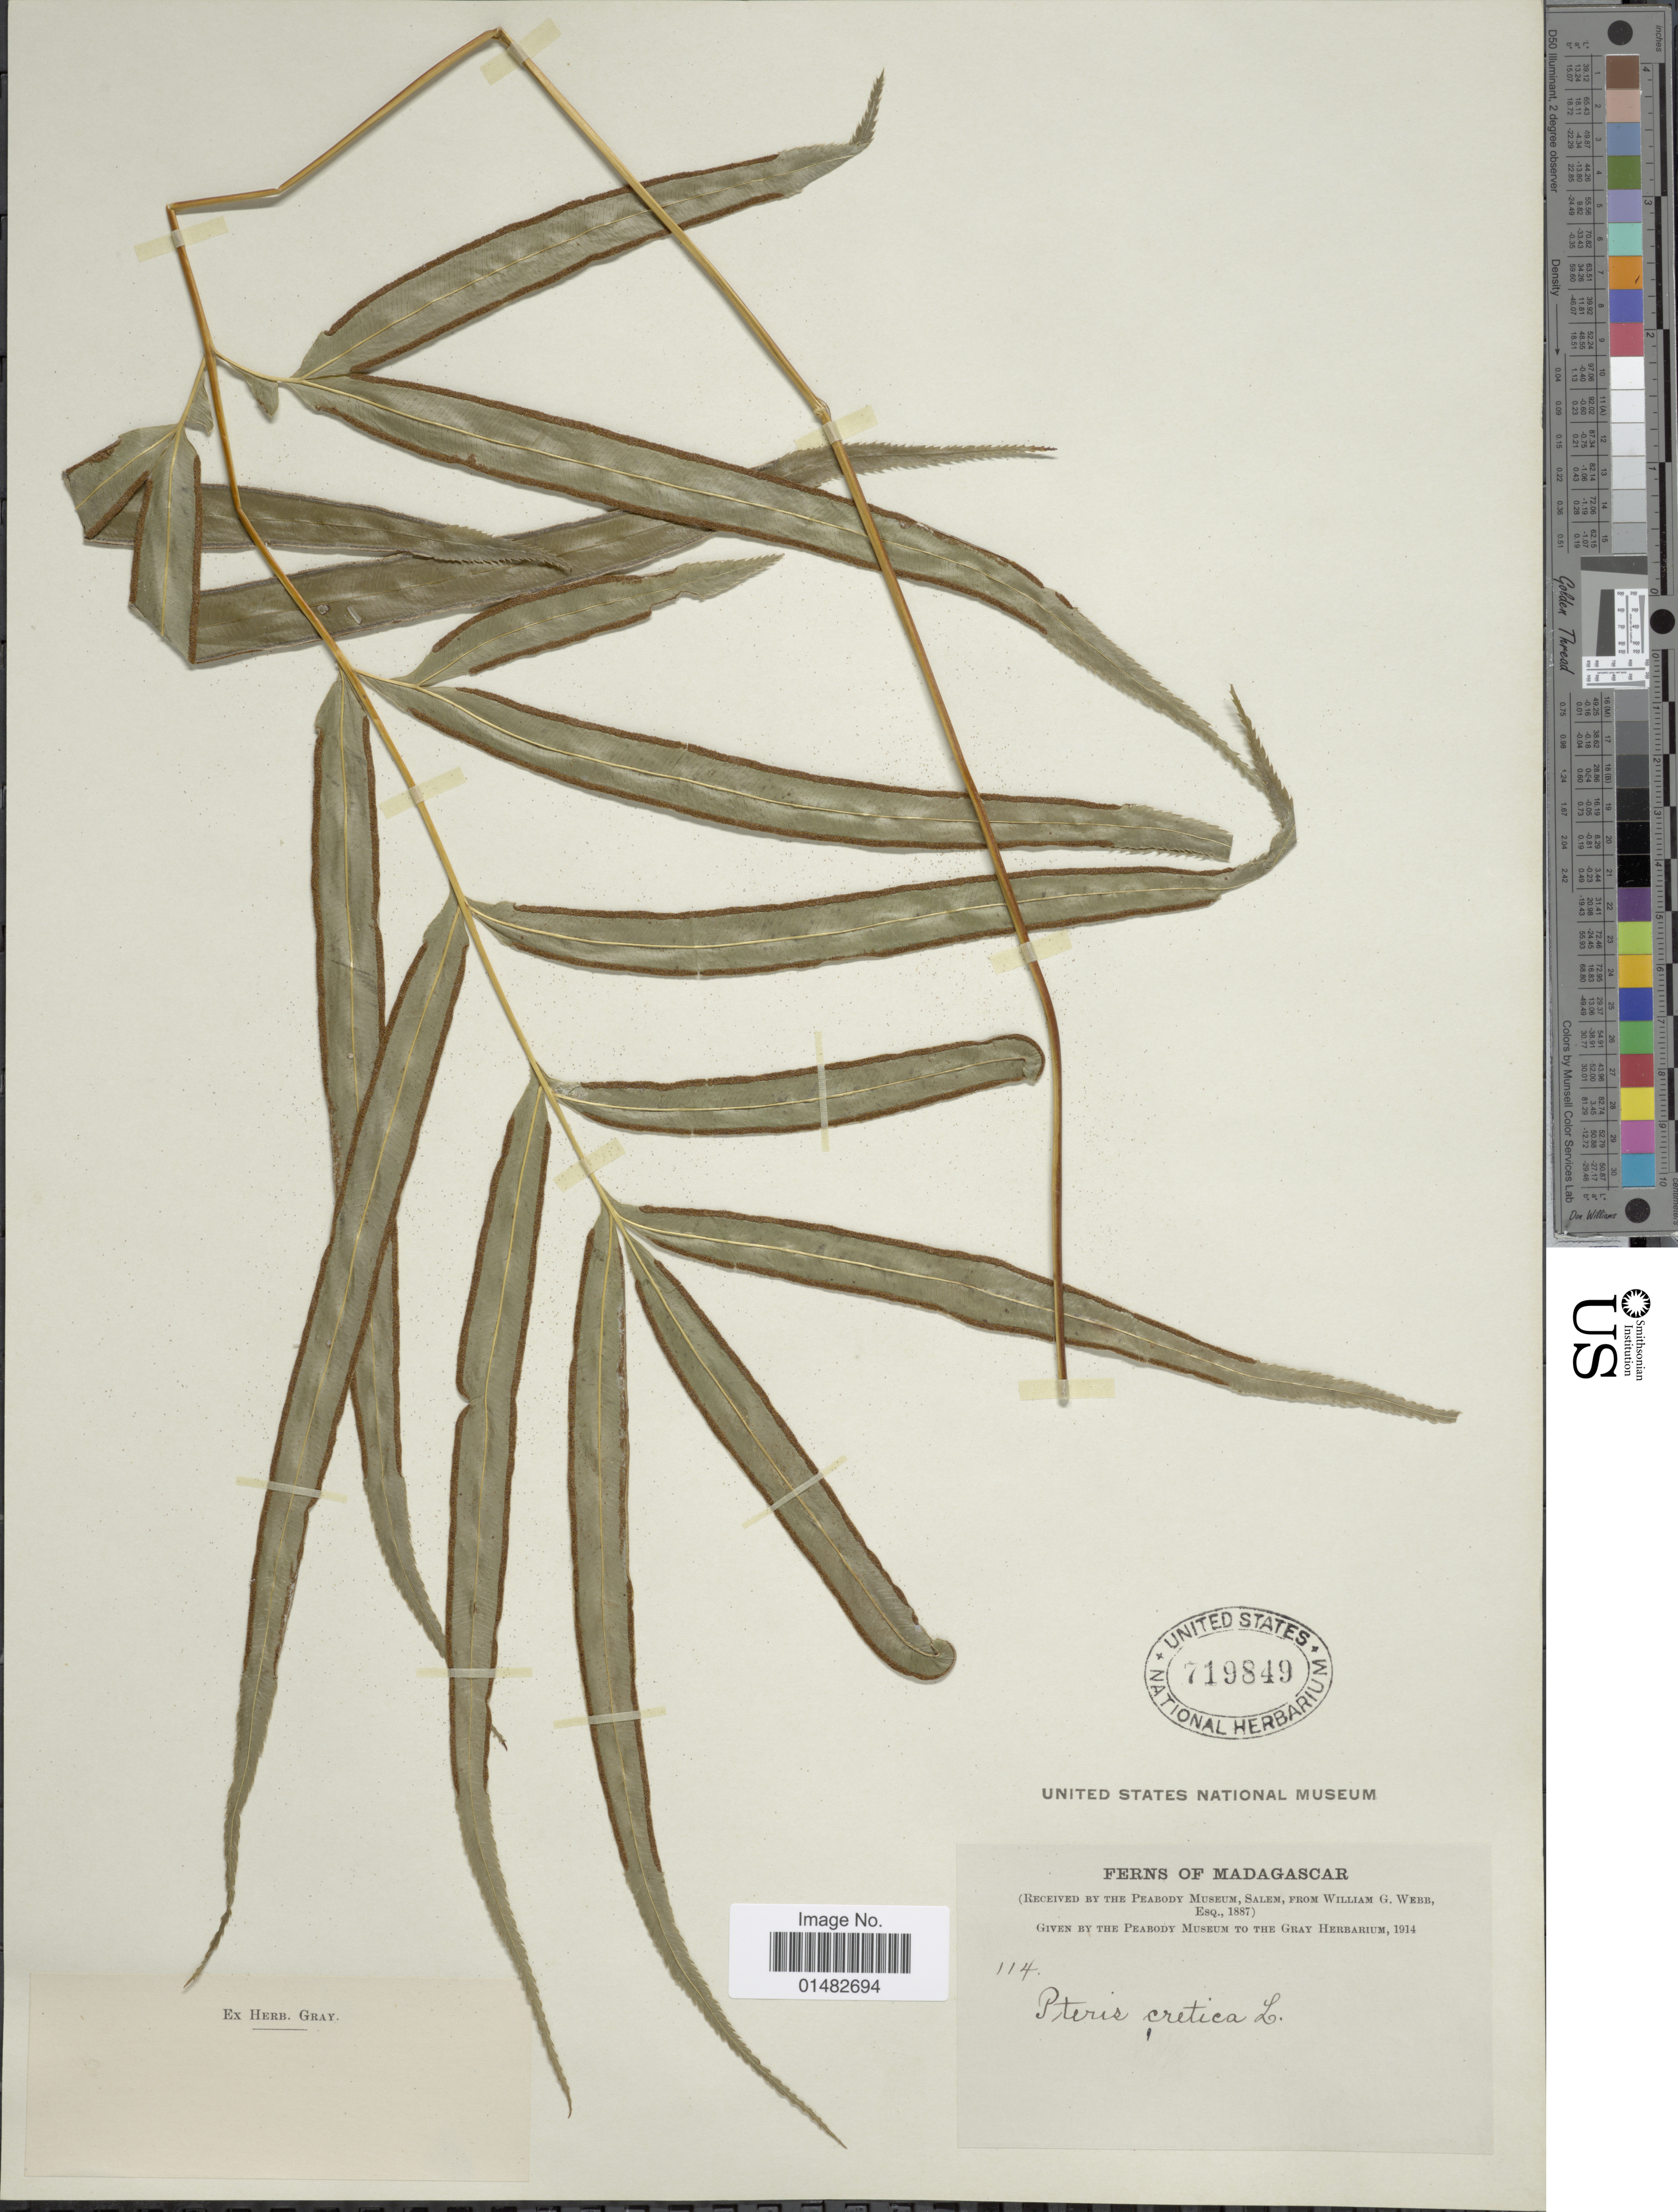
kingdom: Plantae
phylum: Tracheophyta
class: Polypodiopsida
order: Polypodiales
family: Pteridaceae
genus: Pteris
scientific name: Pteris cretica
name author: L.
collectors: ex herb. Gray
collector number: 144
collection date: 1887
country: Madagascar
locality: Madagascar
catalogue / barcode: US 719849